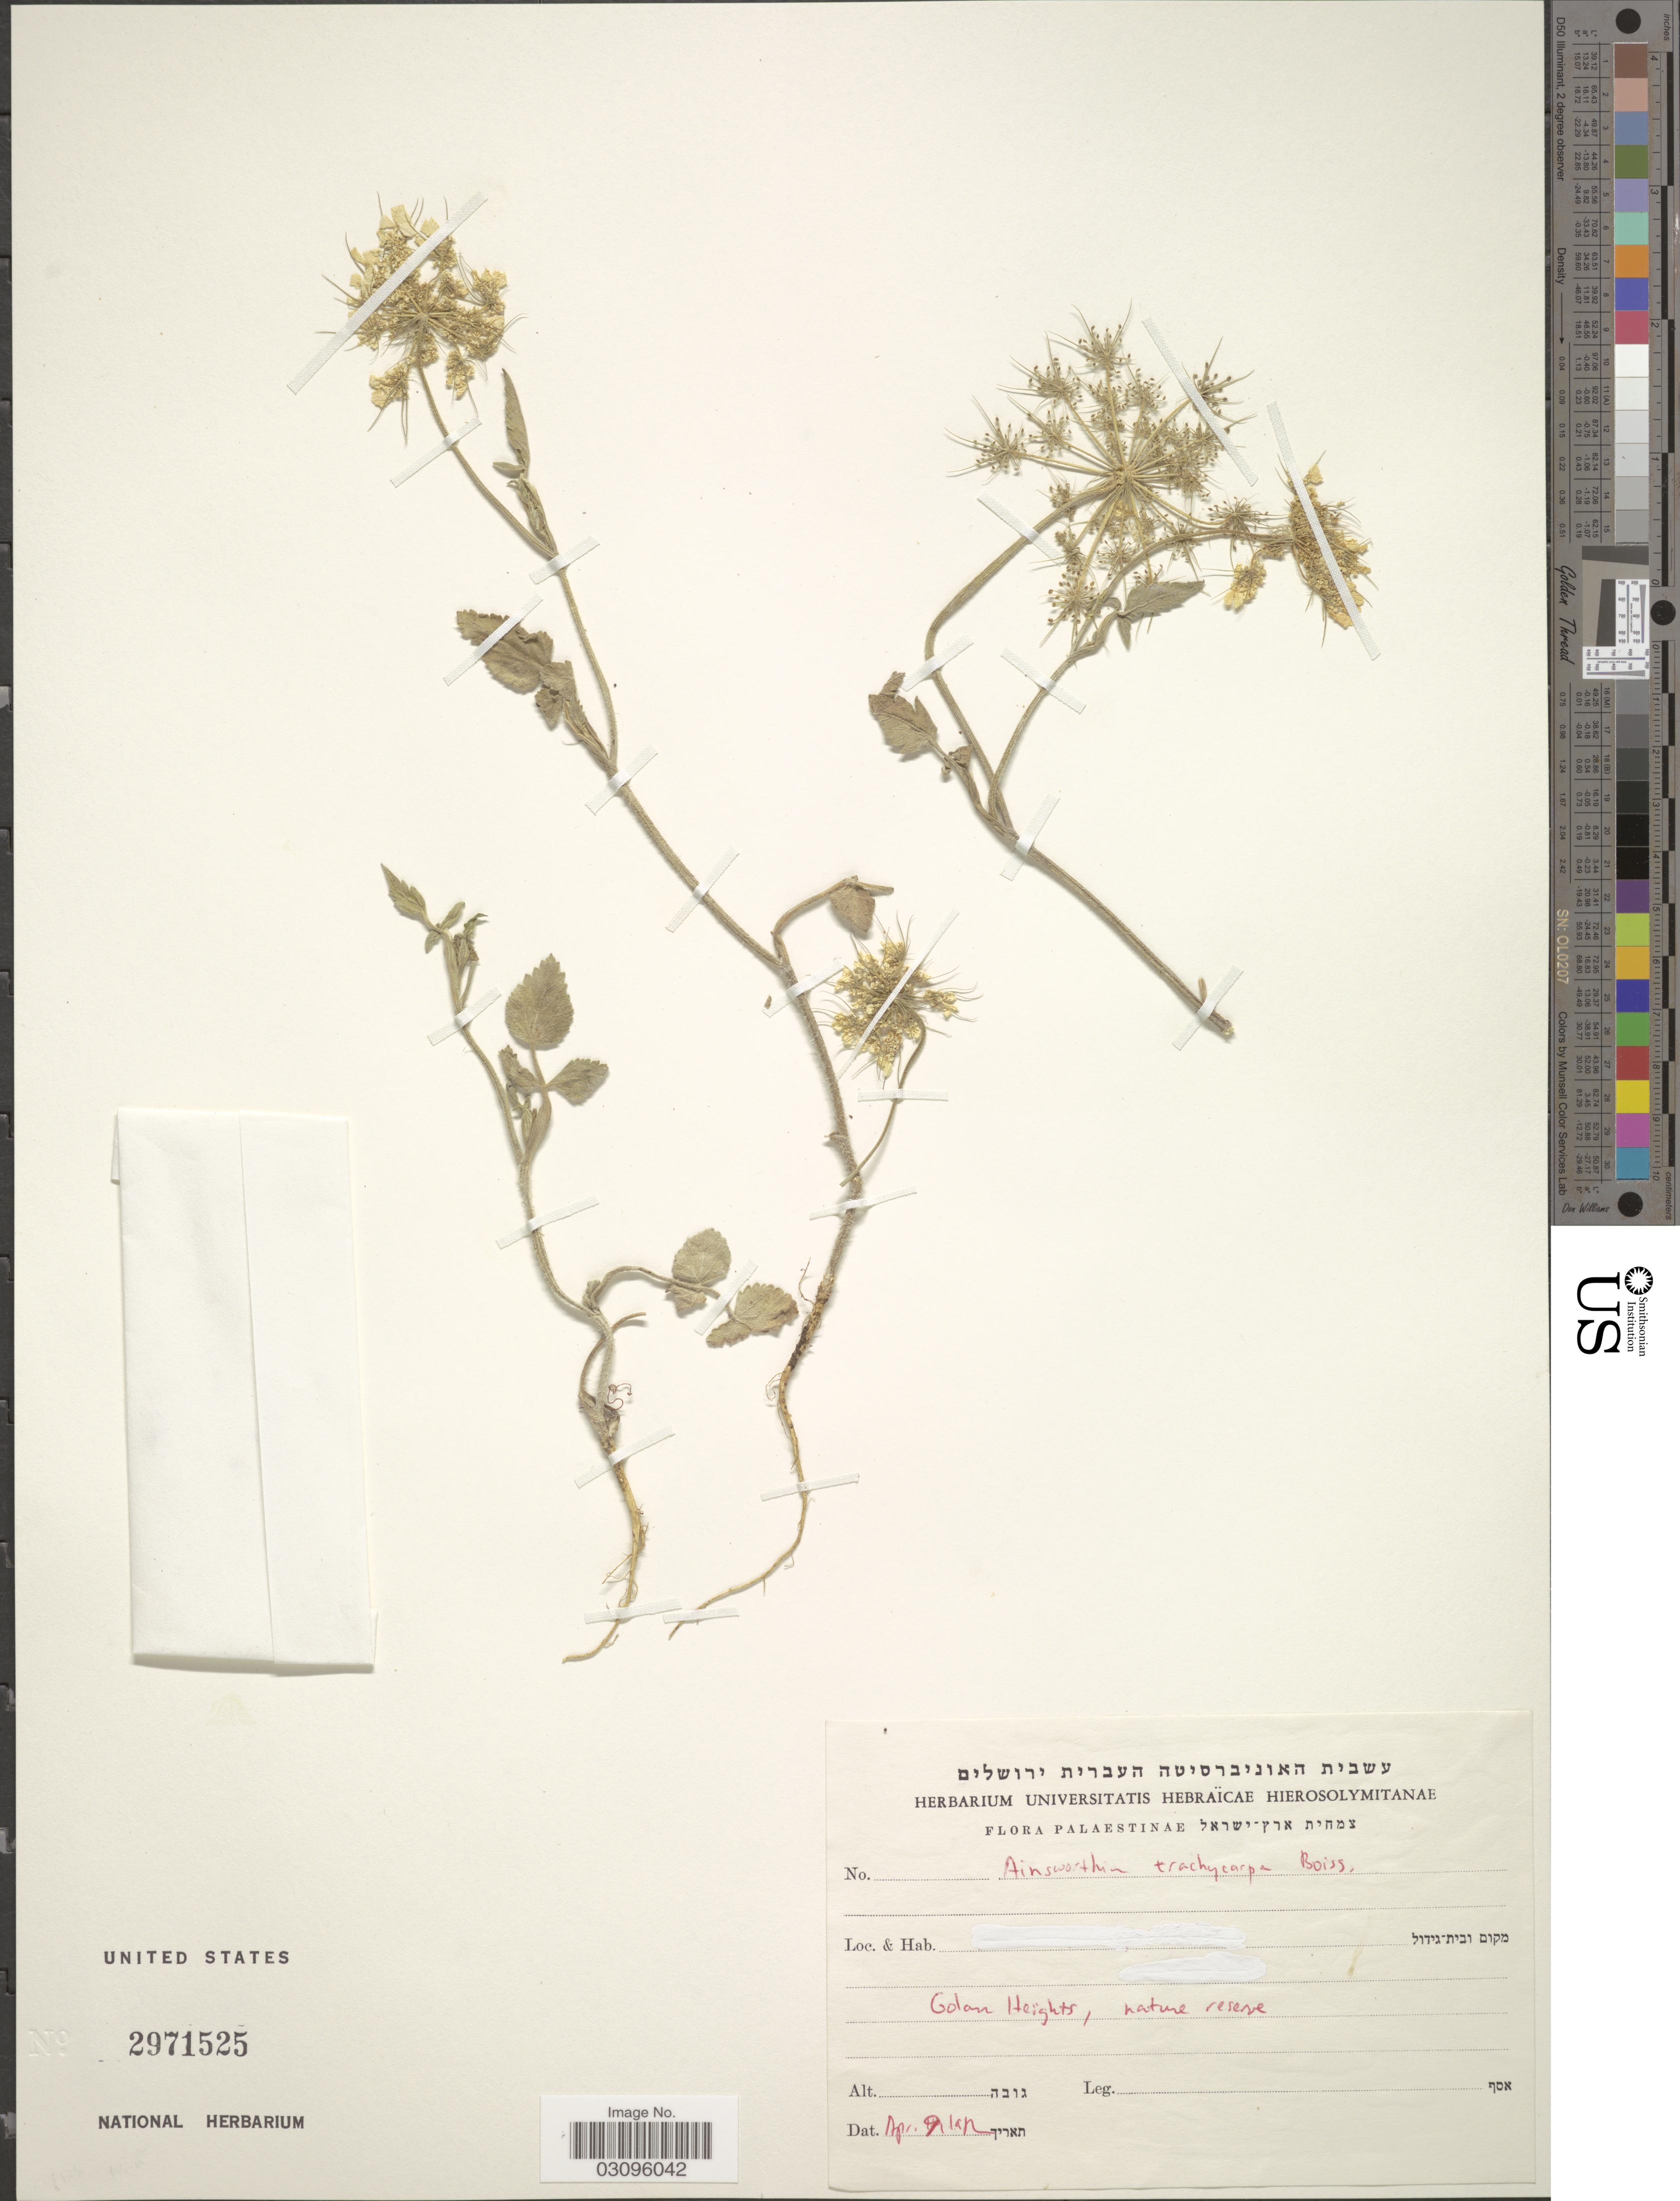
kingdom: Plantae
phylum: Tracheophyta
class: Magnoliopsida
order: Apiales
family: Apiaceae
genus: Tordylium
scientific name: Tordylium trachycarpum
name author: (Boiss.) Al-Eisawi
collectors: Herbarium Universitatis Hebraicae Hierosolymitanae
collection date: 1902-04-09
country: Israel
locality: Palaestinae. Golan Heïghts, nature reserve.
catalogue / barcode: US 2971525